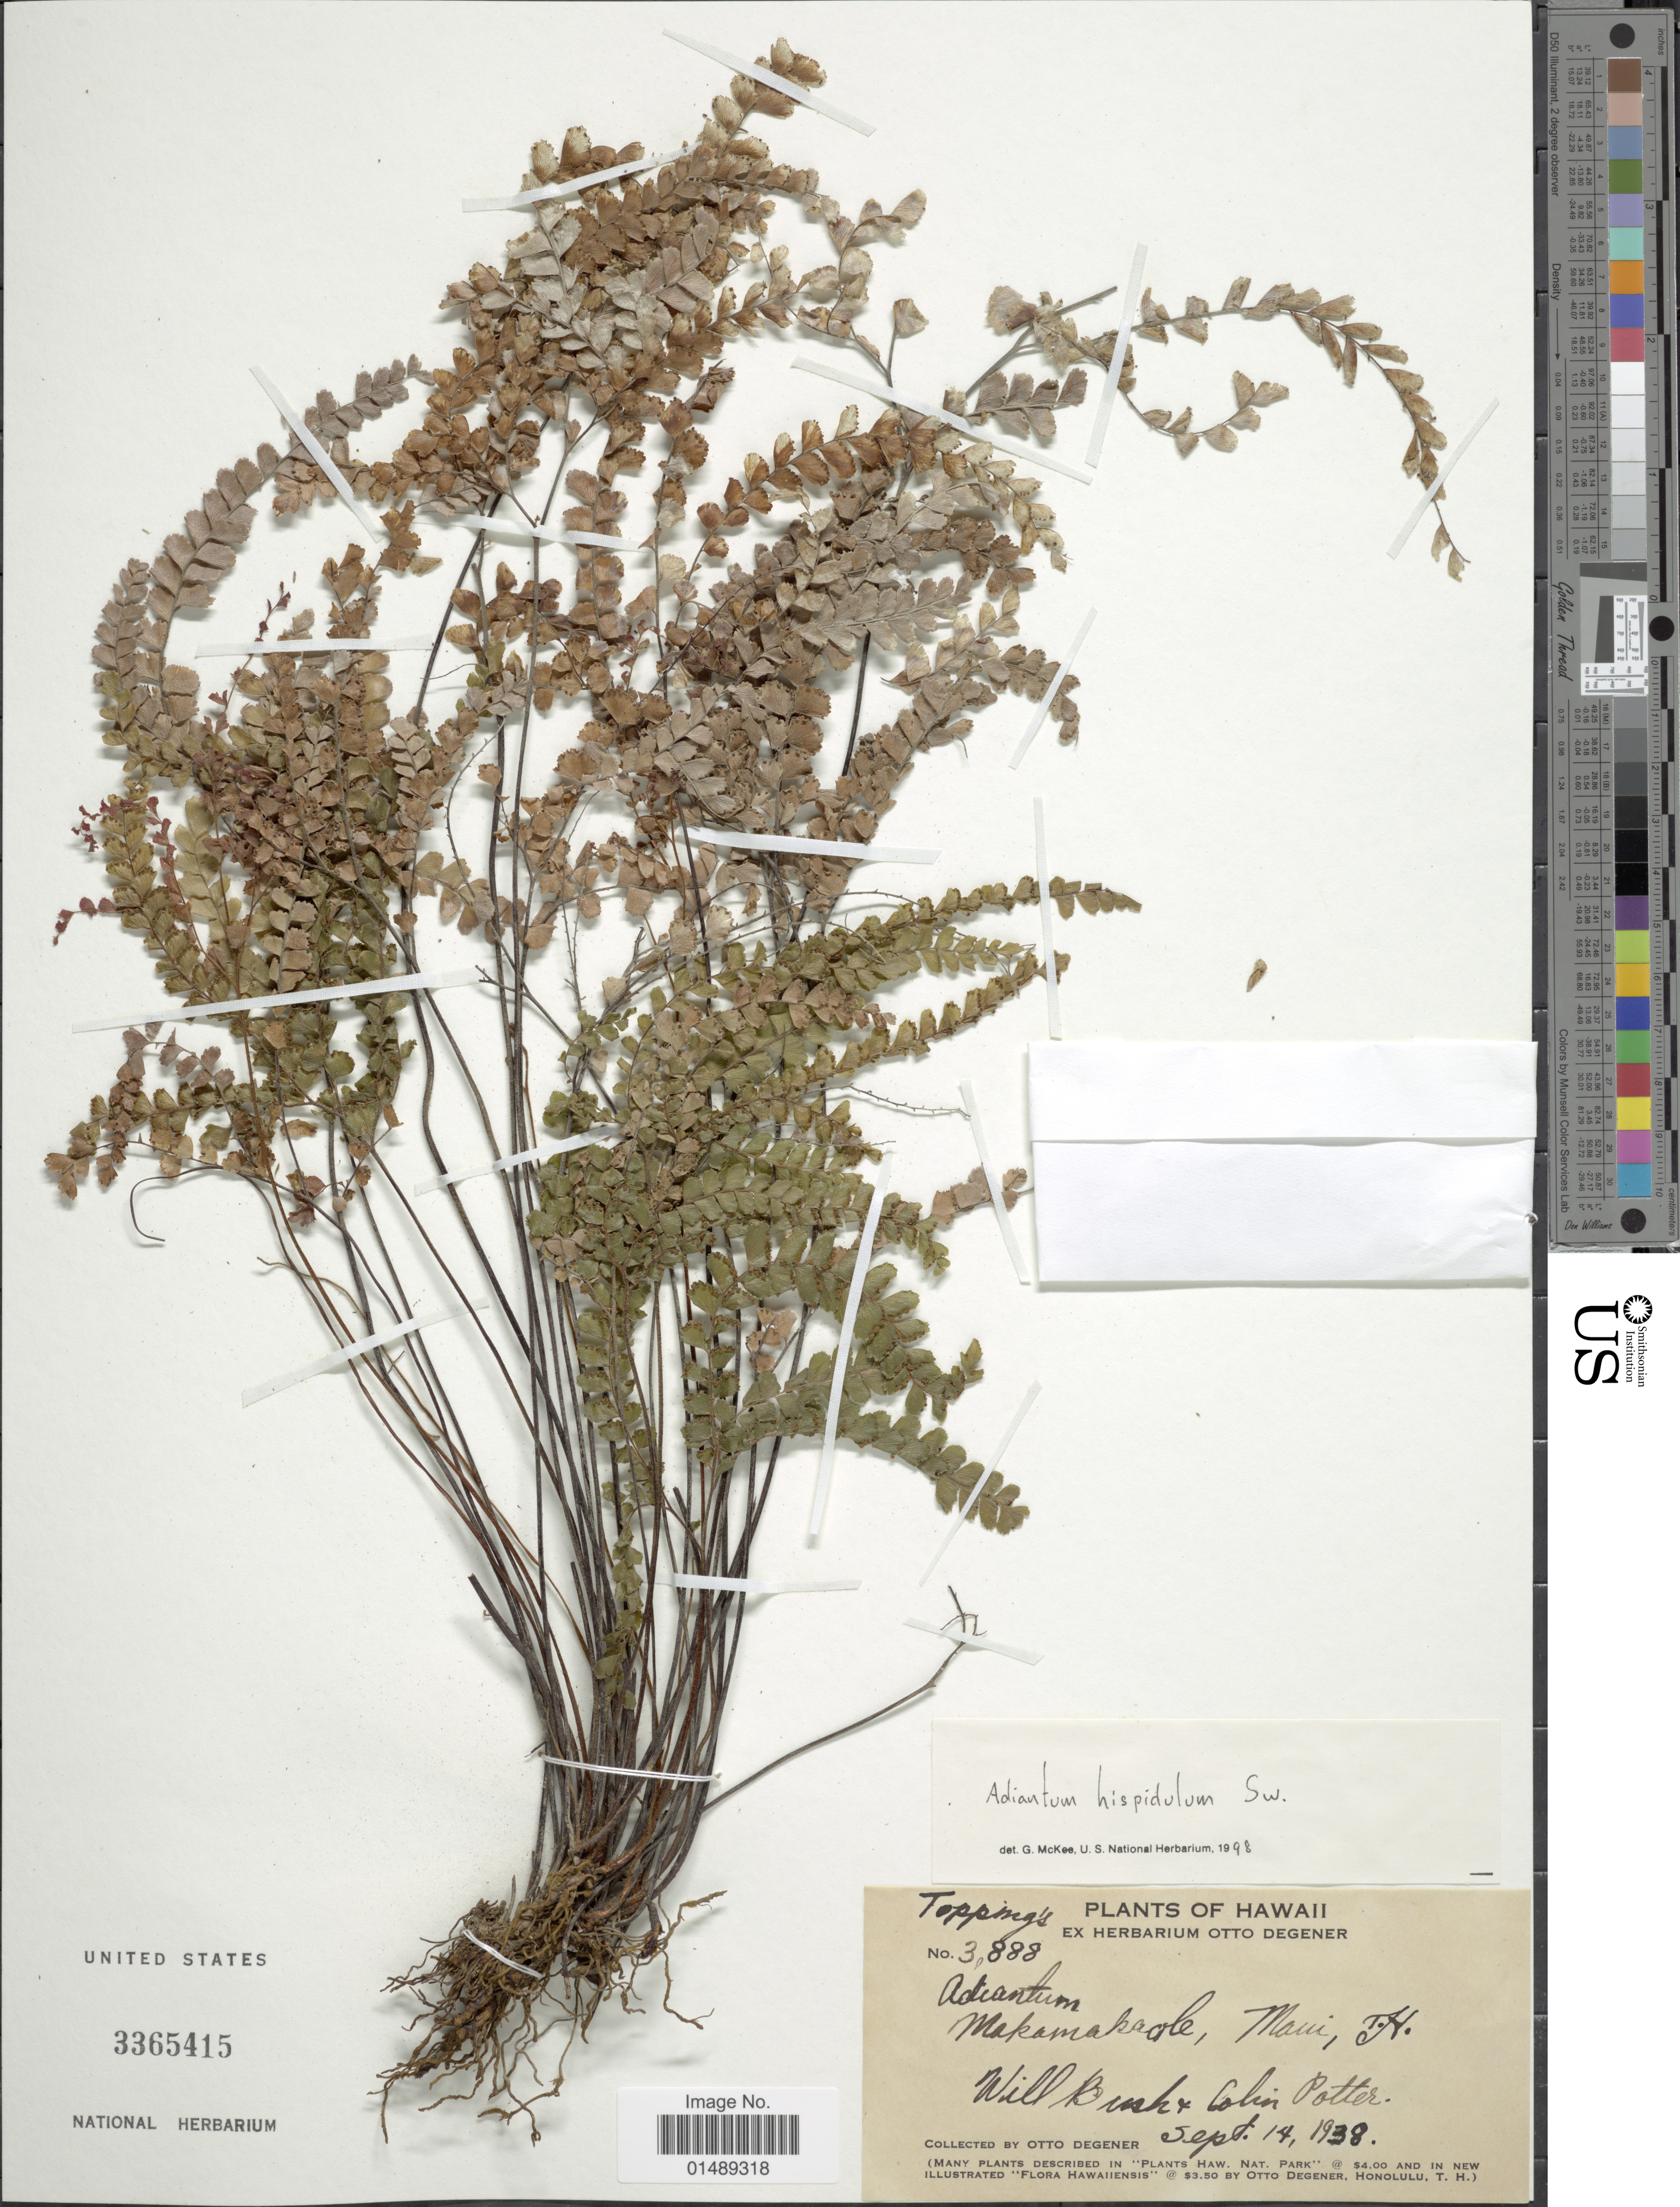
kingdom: Plantae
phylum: Tracheophyta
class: Polypodiopsida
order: Polypodiales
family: Pteridaceae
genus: Adiantum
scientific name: Adiantum hispidulum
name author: Sw.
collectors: O. Degener, W. Bush & C. Potter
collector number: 3888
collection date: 1938-09-14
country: United States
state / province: Hawaii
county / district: Maui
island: Maui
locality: Makamakaole, Maui, T.H.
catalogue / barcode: US 3365415